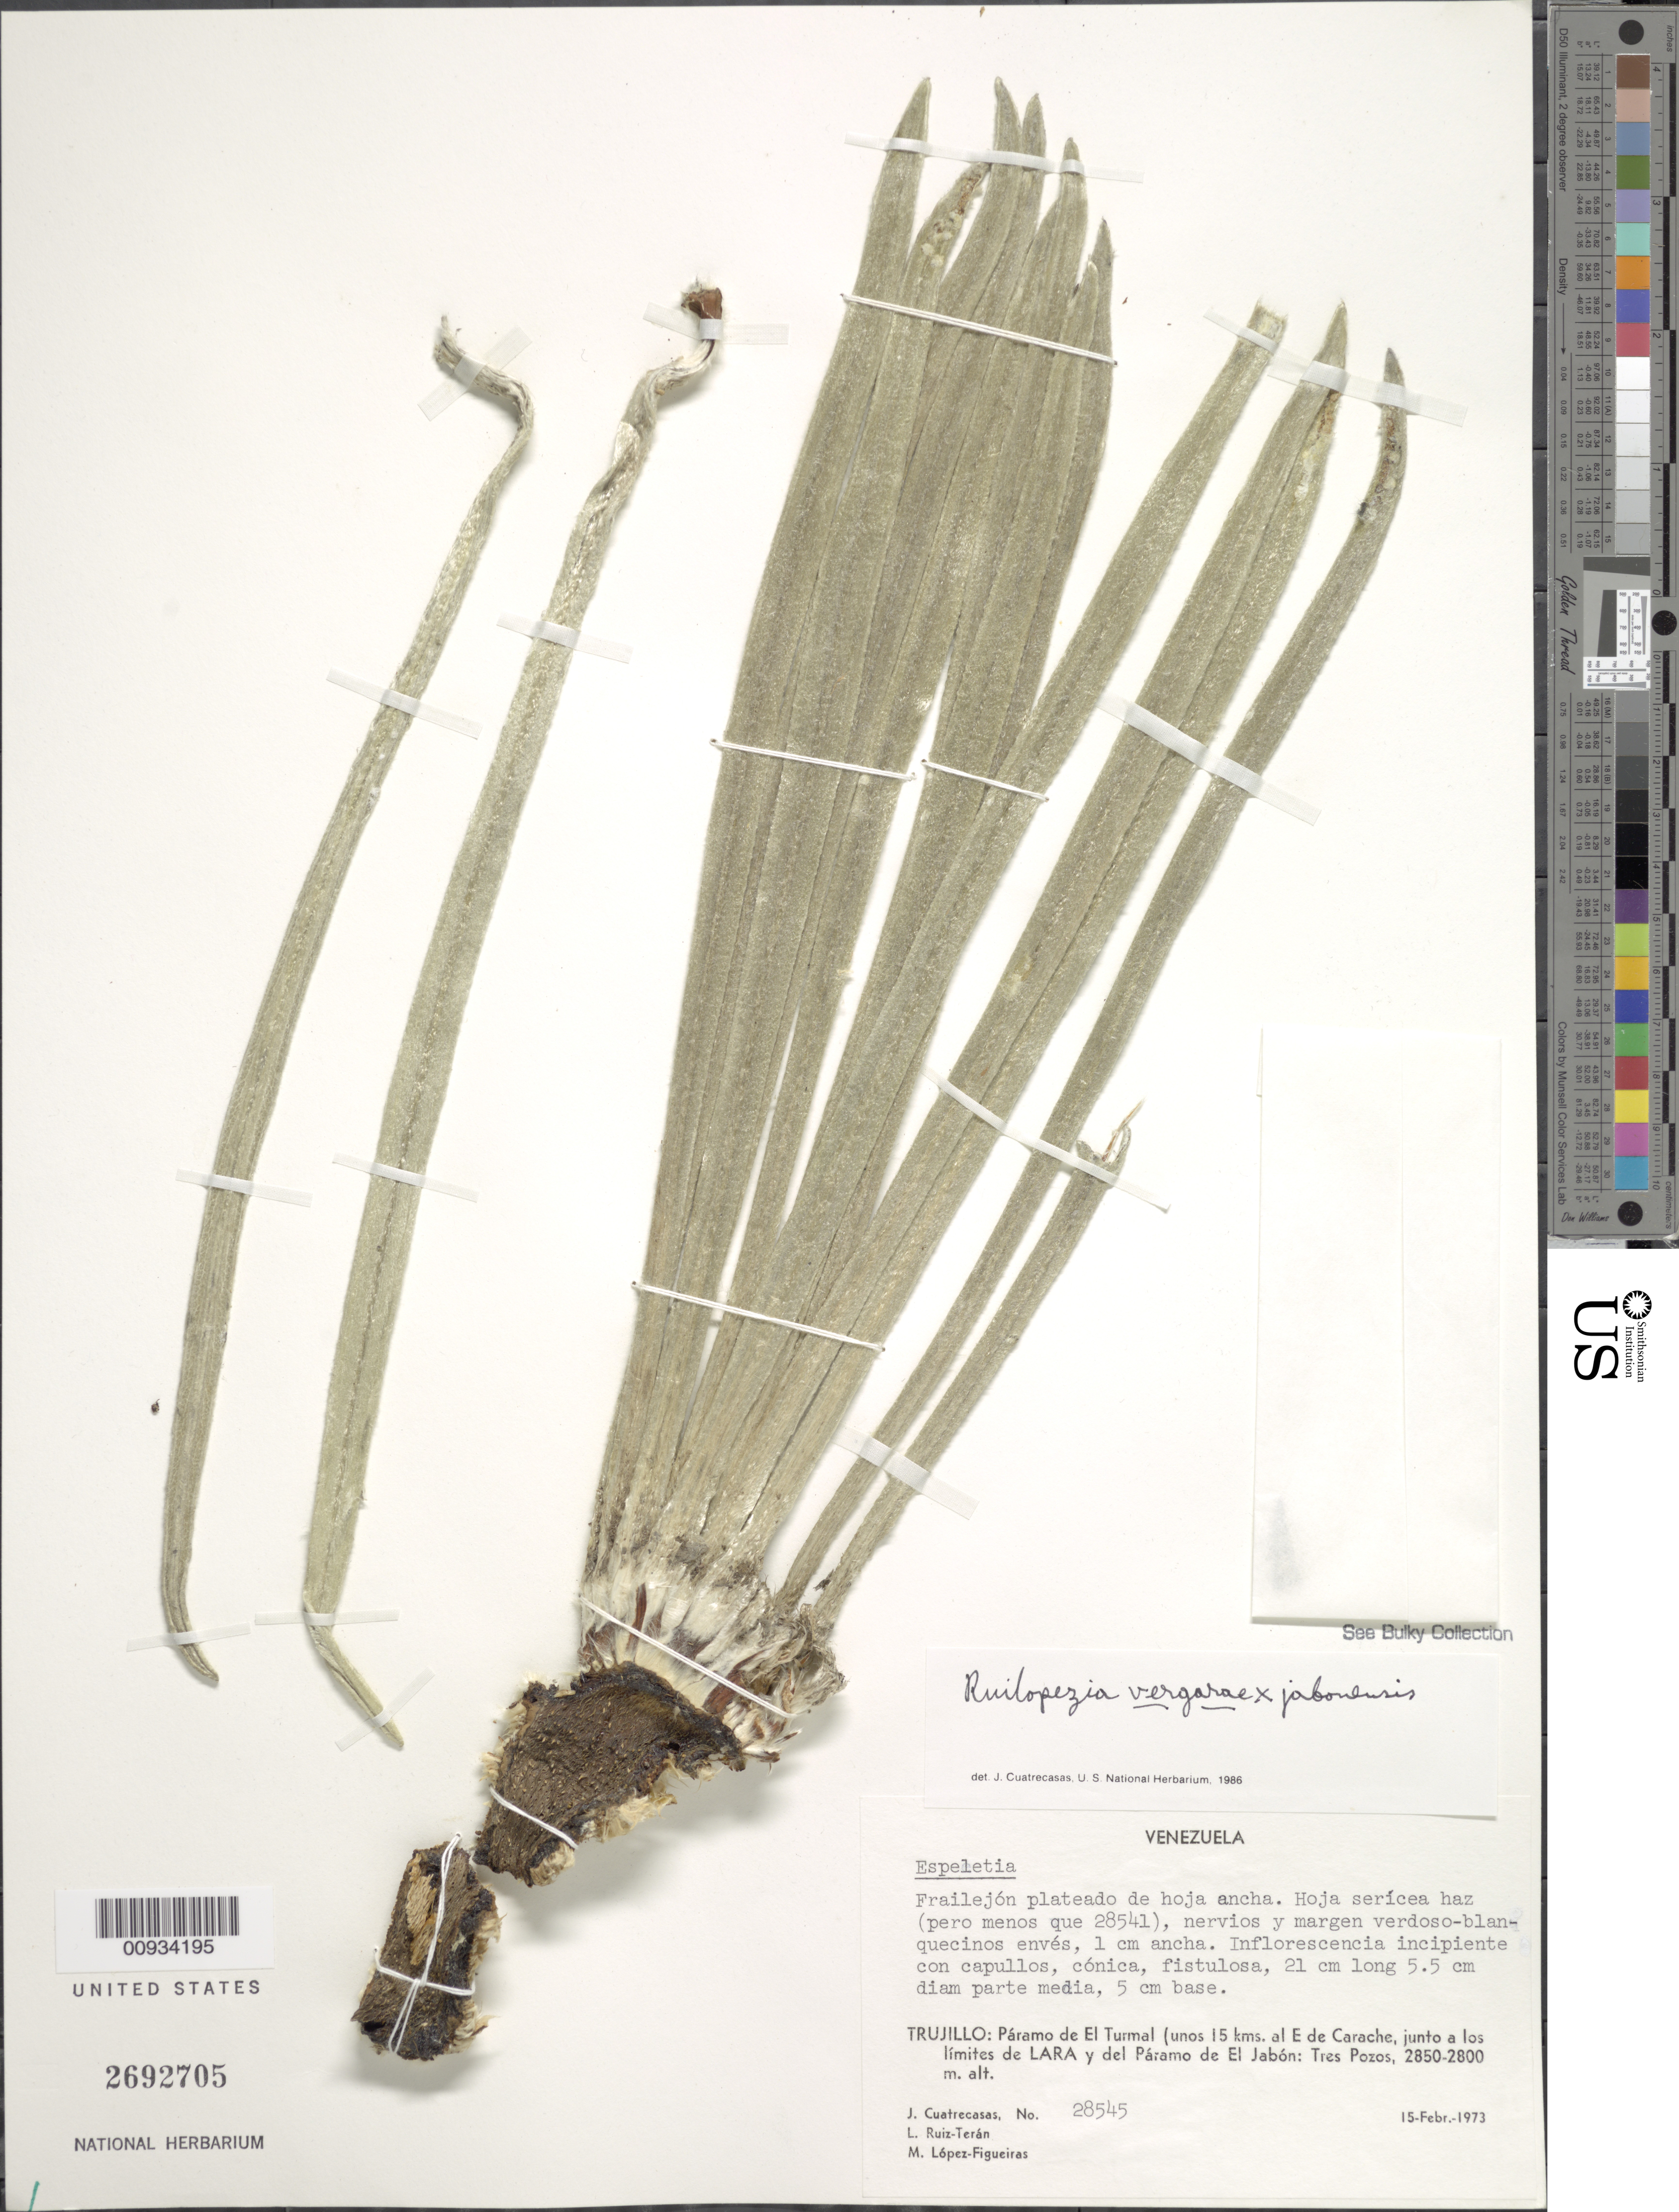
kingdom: Plantae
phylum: Tracheophyta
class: Magnoliopsida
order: Asterales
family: Asteraceae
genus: Ruilopezia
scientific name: Ruilopezia jabonensis x R. vergarae Cuatrec. & López Fig.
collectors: J. Cuatrecasas, L. E. Ruíz-Terán & M. López Figueiras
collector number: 28545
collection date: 1973-02-15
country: Venezuela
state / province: Trujillo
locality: Paramo de El Turmal (unos 15 kms al E de Carache, junto a los limites de Lara y del Paramo de El Jabon, Tres Pozos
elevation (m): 2800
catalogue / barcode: US 2692705